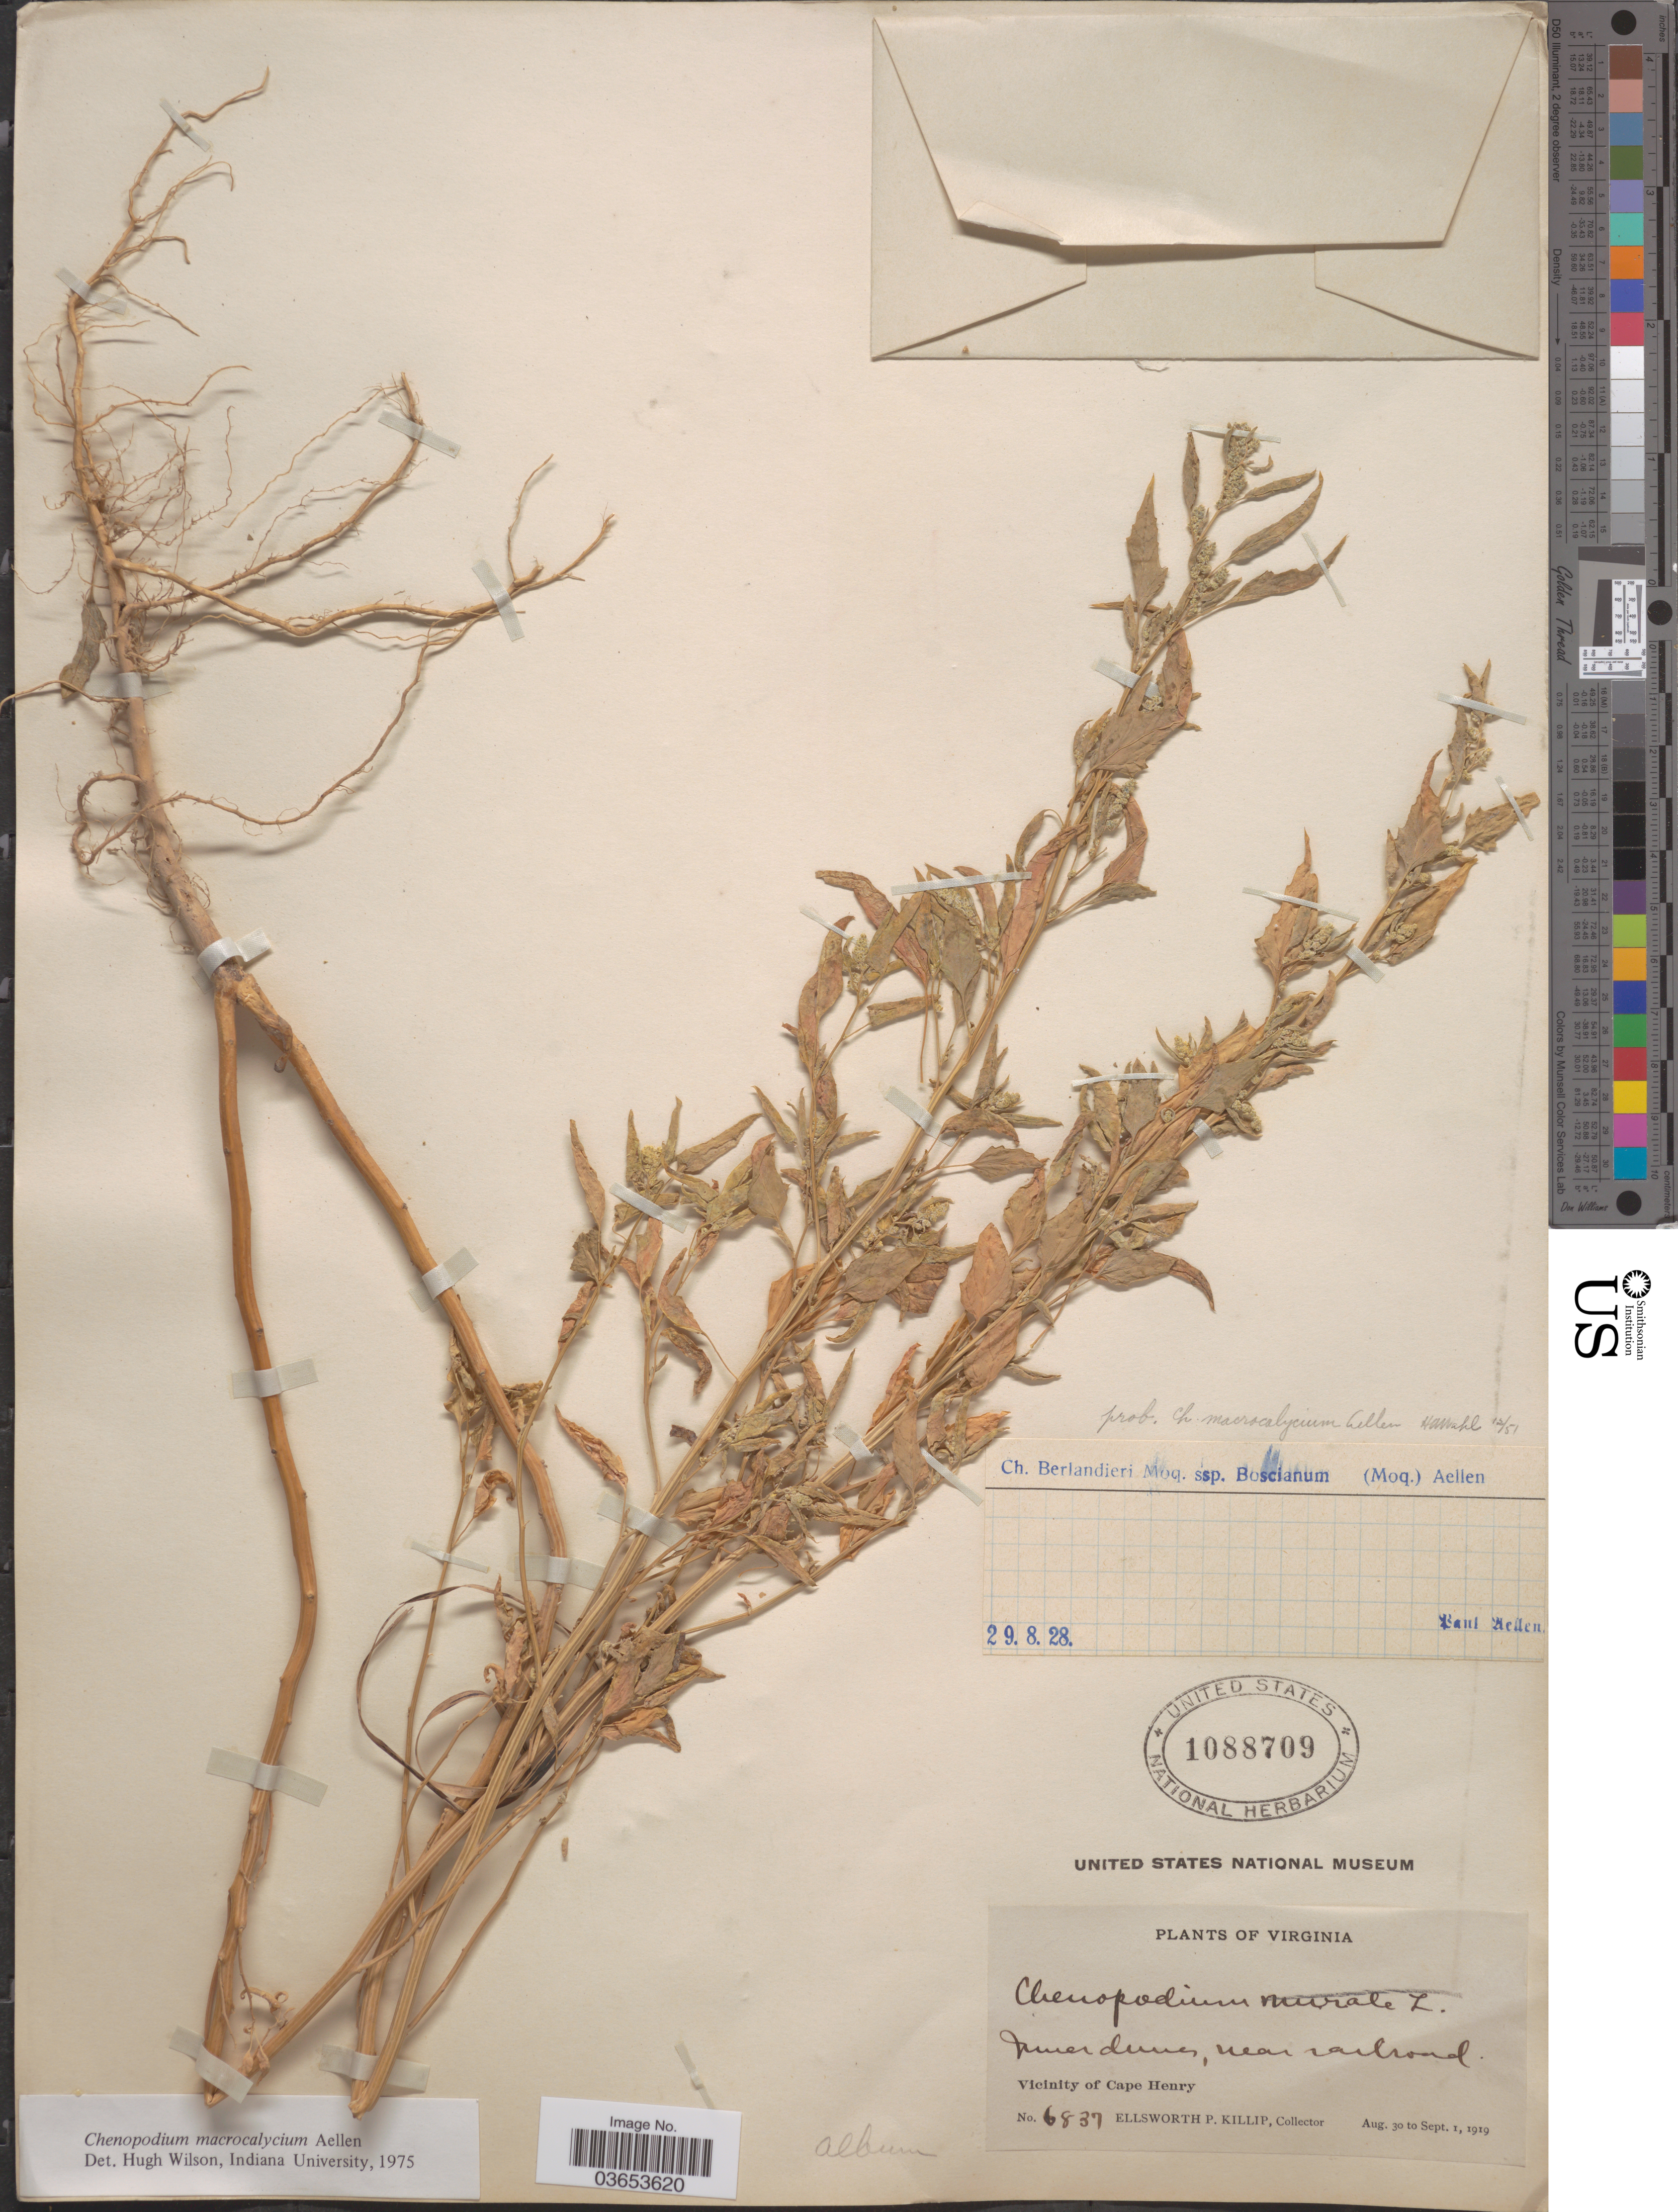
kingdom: Plantae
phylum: Tracheophyta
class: Magnoliopsida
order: Caryophyllales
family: Amaranthaceae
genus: Chenopodium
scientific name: Chenopodium macrocalycium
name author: Aellen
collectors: E. P. Killip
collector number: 6837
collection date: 1919-08-30/1919-09-01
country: United States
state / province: Virginia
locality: Near railroad. Vicinity of Cape Henry.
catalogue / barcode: US 1088709